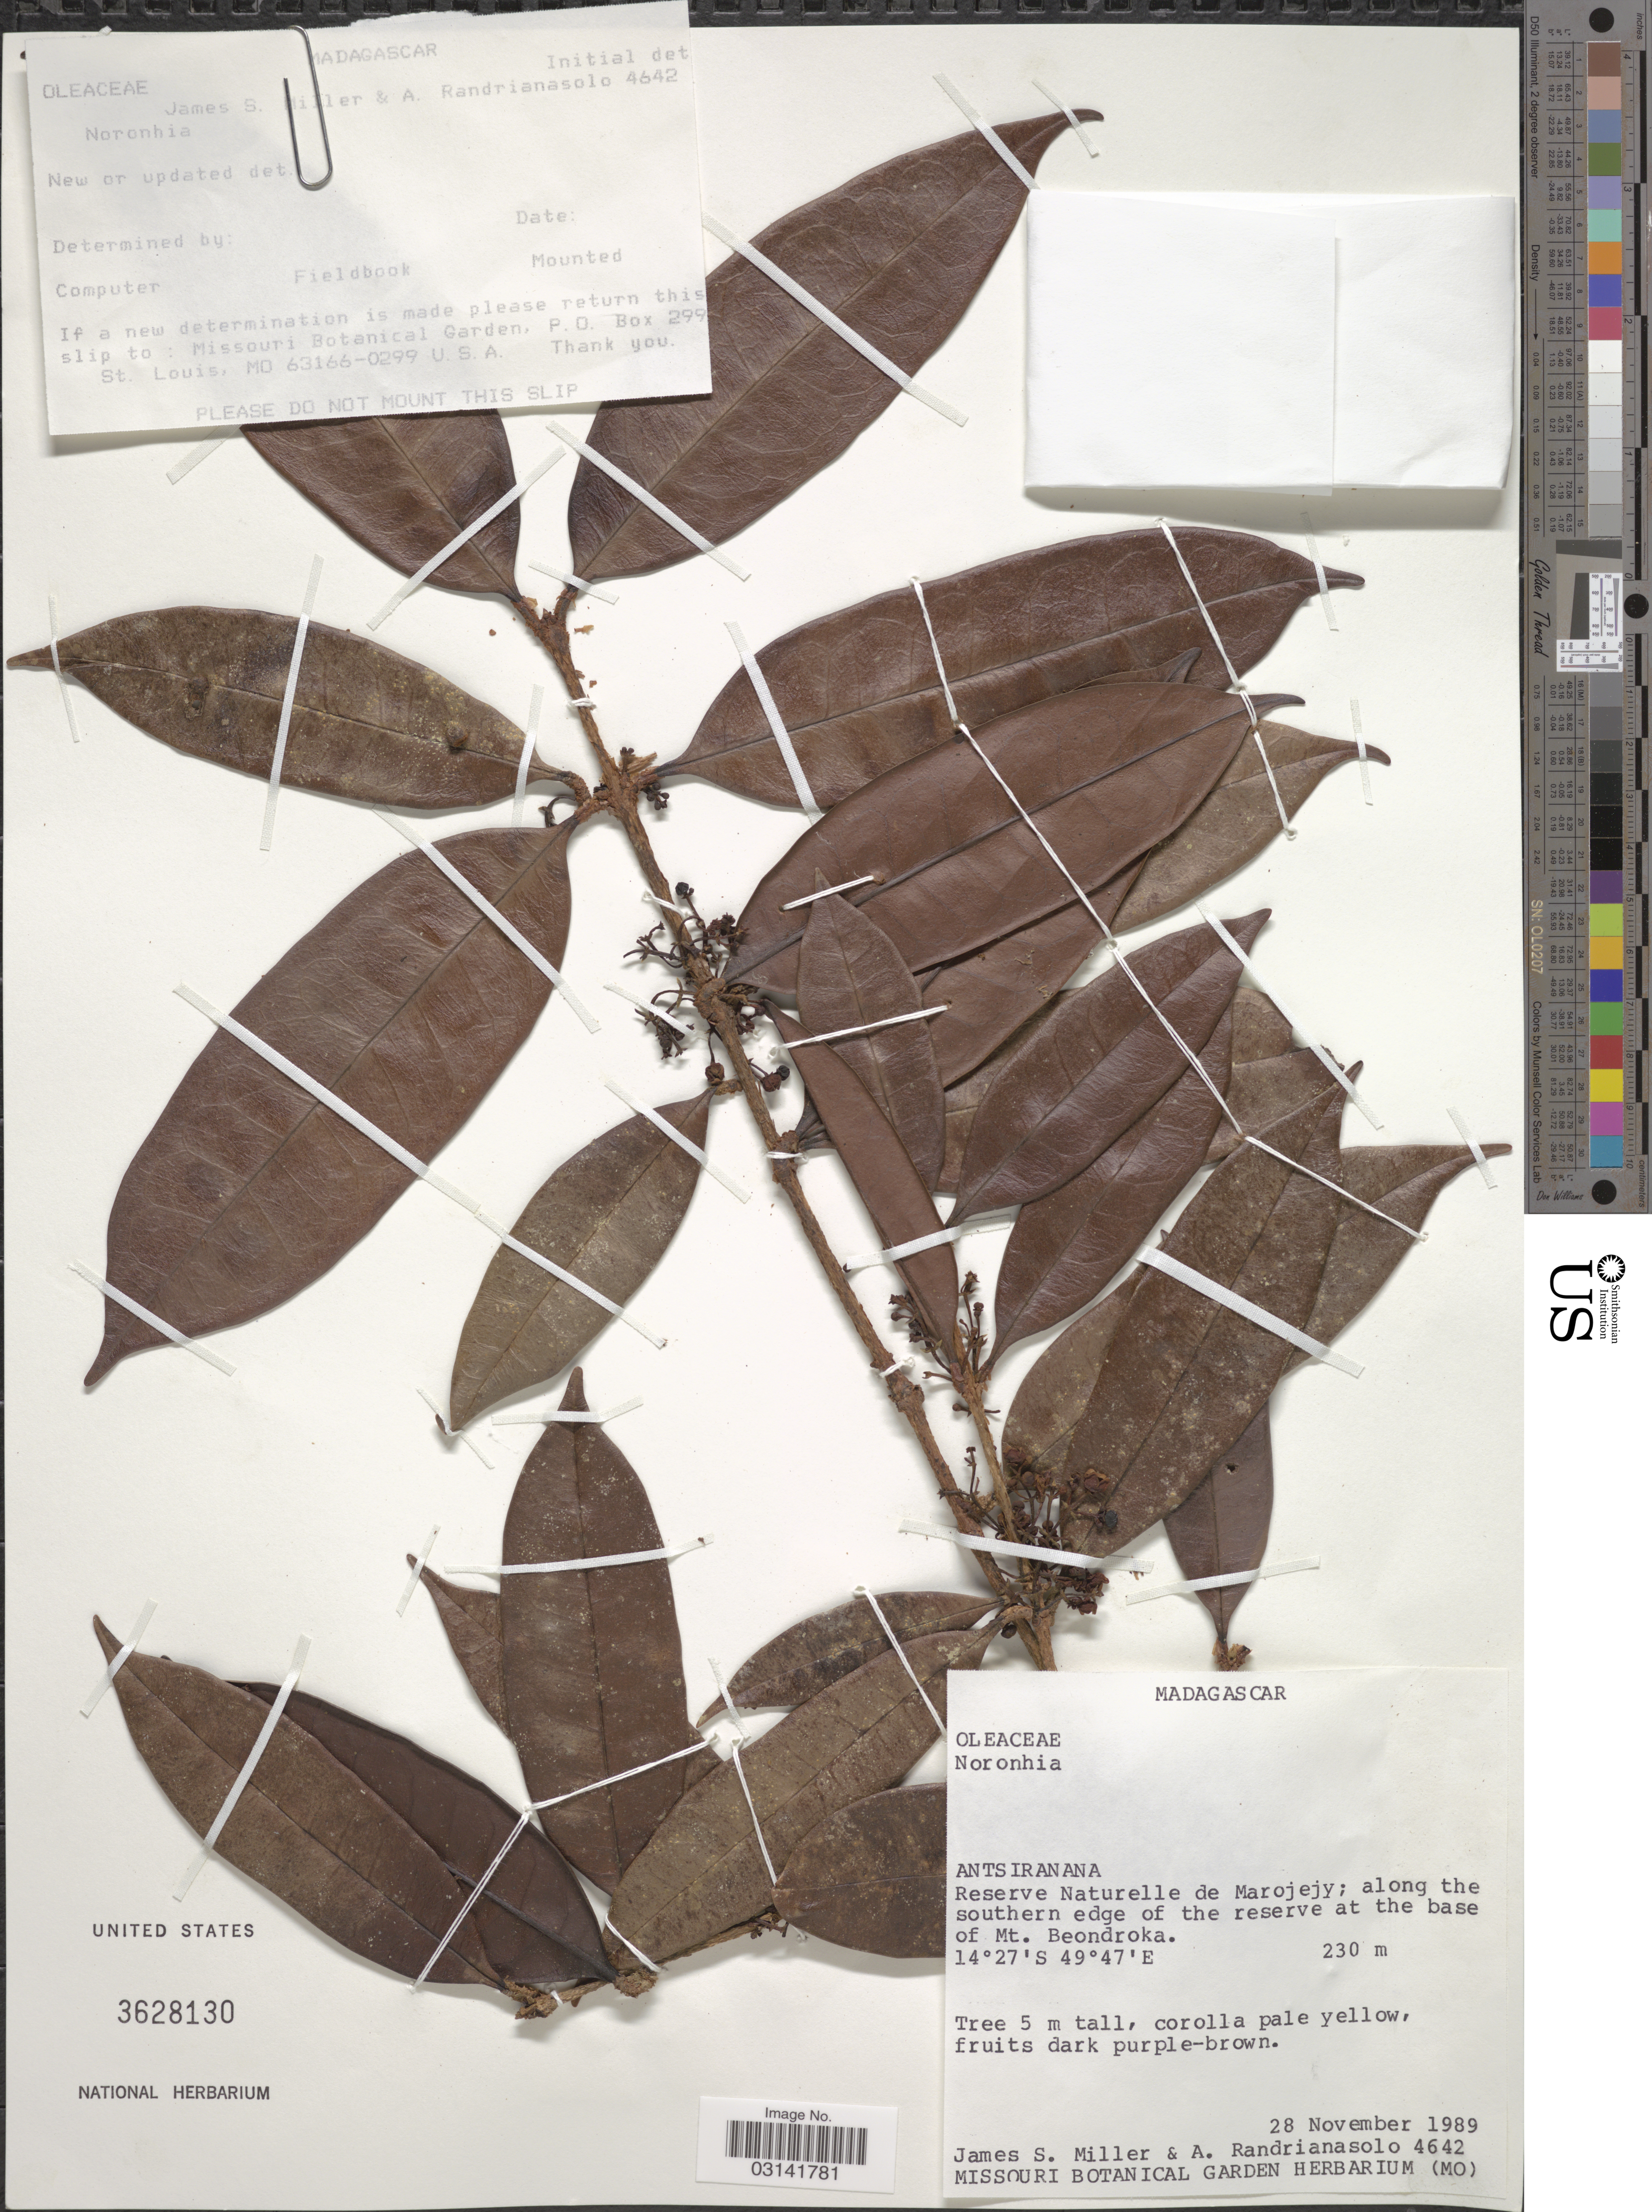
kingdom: Plantae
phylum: Tracheophyta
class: Magnoliopsida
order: Lamiales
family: Oleaceae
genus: Noronhia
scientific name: Noronhia sp.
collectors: J. S. Miller & A. Randrianasolo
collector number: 4642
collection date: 1989-11-28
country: Madagascar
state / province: Sava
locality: Reserve Naturelle de Marojejy; along the southern edge of the reserve at the base of Mt. Beondroka.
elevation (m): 230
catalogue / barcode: US 3628130